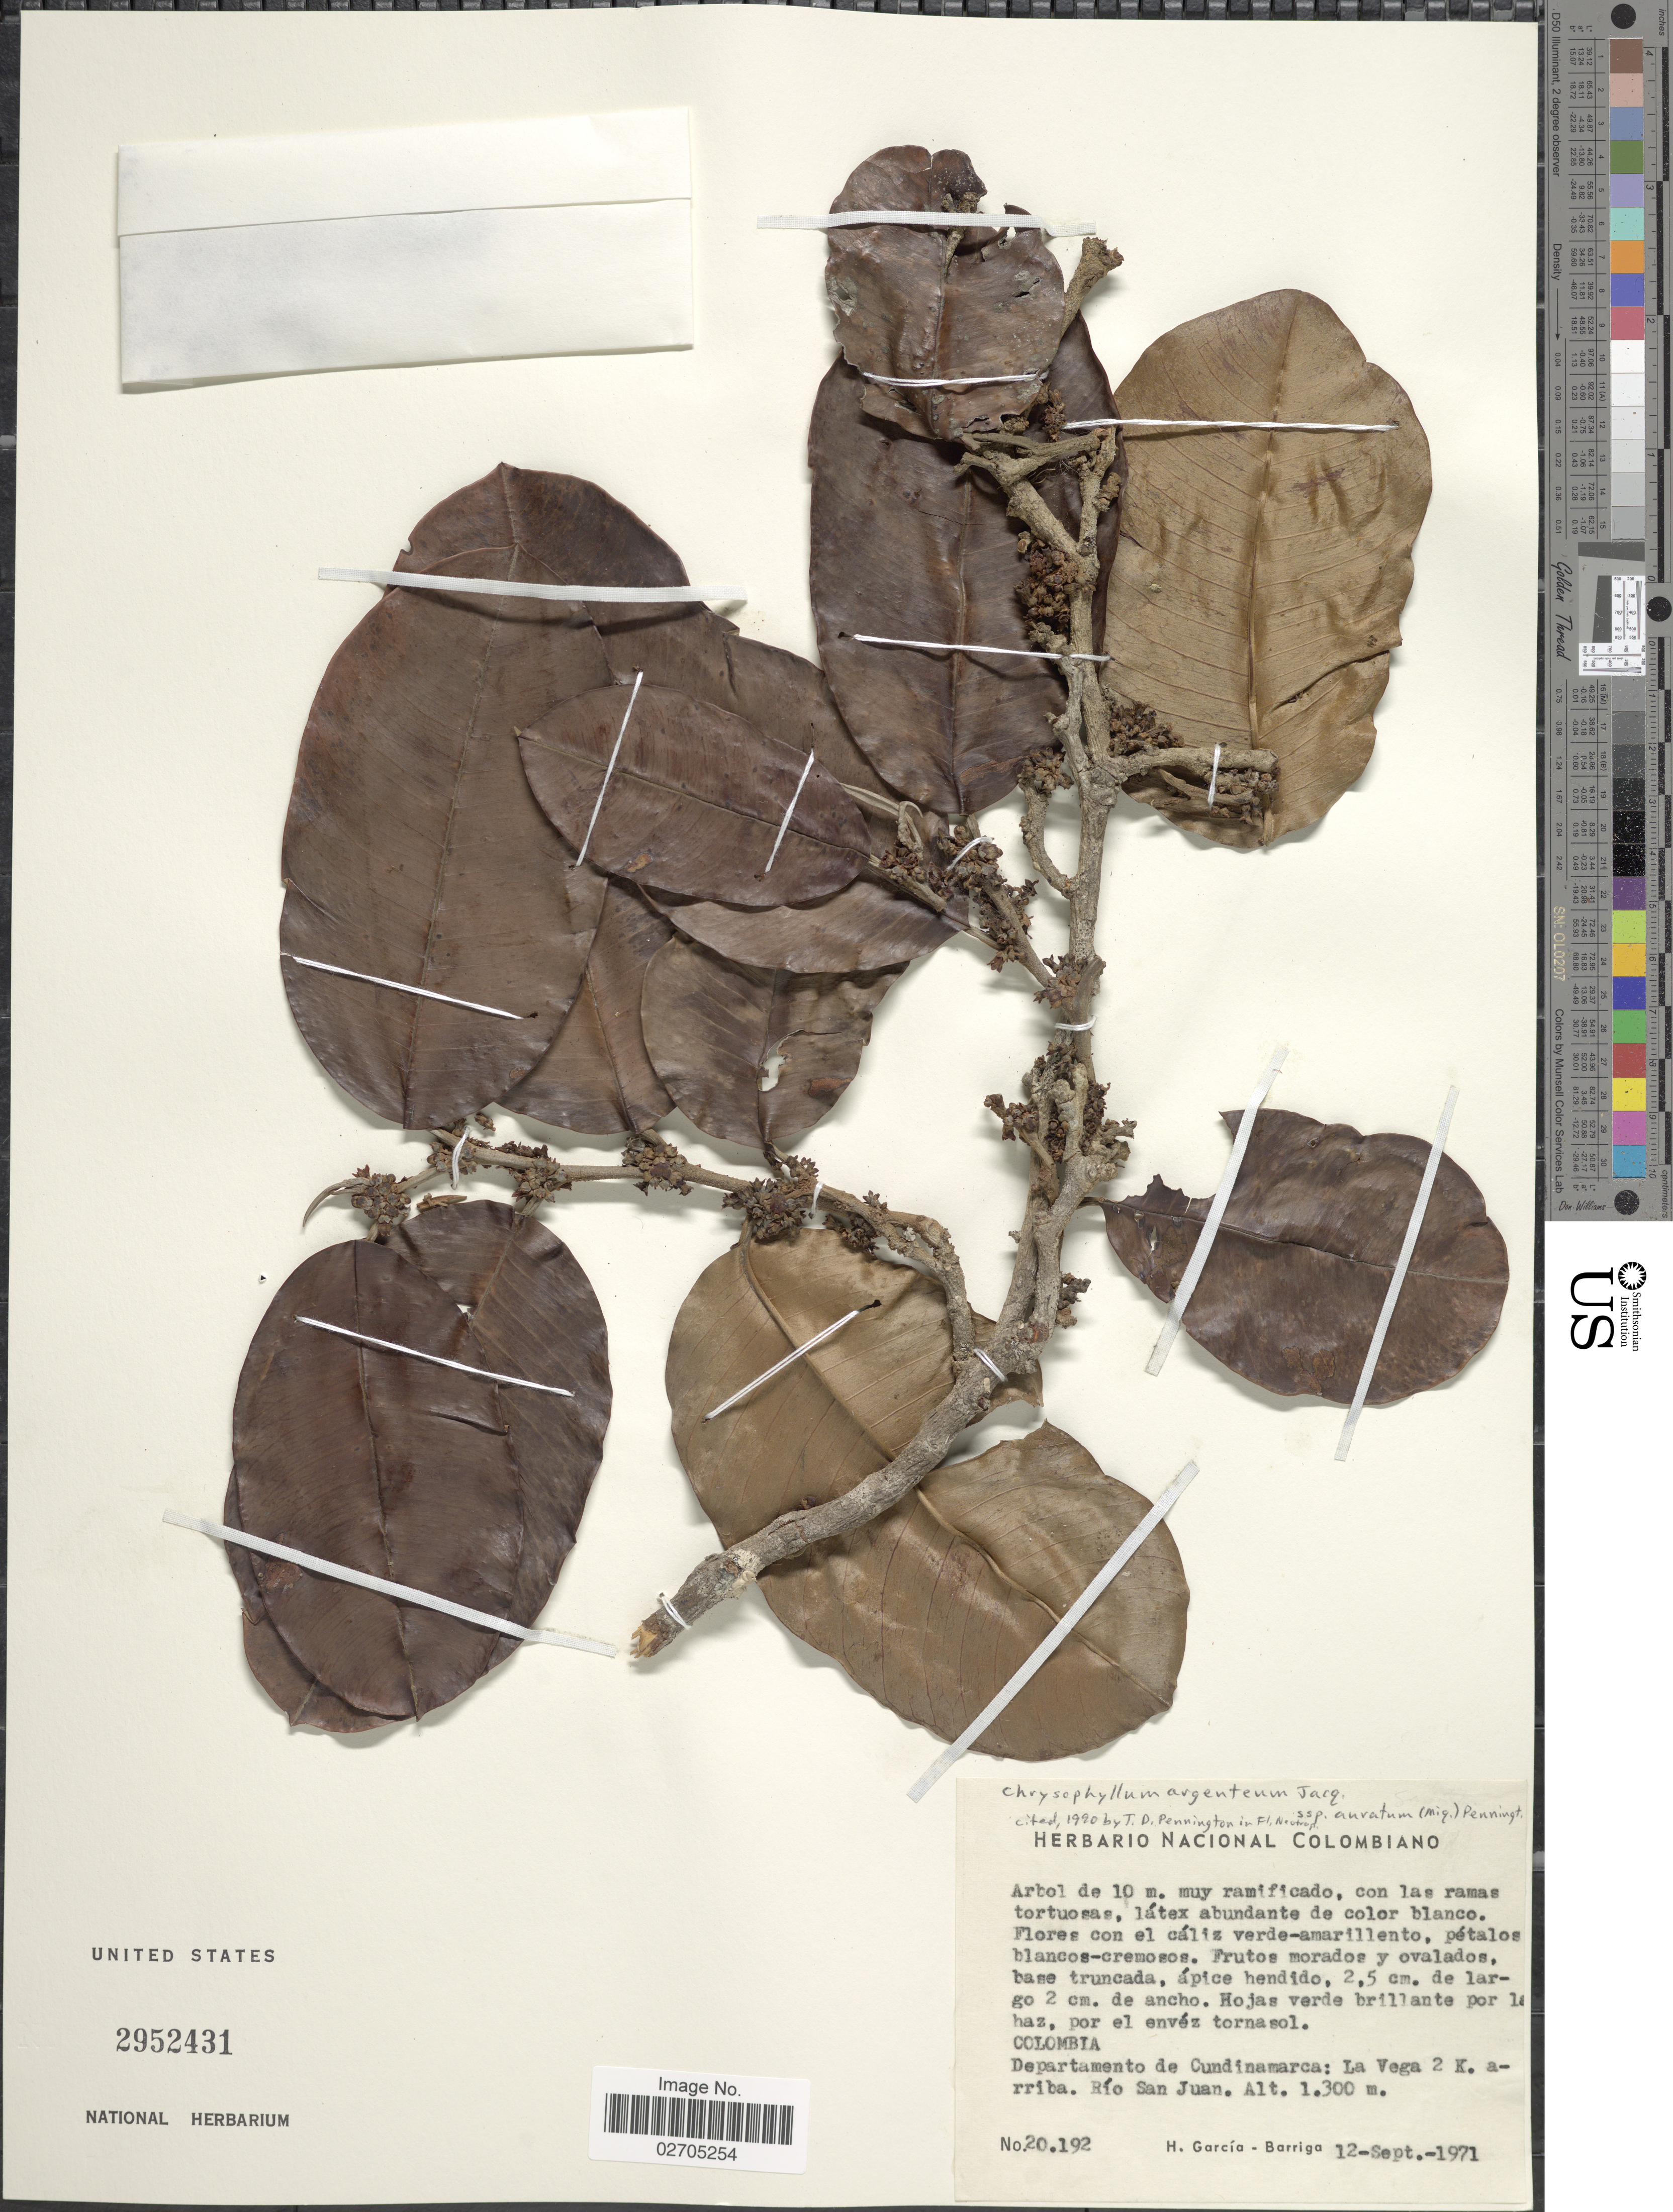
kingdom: Plantae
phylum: Tracheophyta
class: Magnoliopsida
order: Ericales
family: Sapotaceae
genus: Chrysophyllum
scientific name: Chrysophyllum argenteum subsp. auratum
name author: (Miq.) T.D. Penn.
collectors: H. García Barriga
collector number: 20192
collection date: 1971-09-12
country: Colombia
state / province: Cundinamarca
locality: La Vega 2 K. arriba, Rio San Juan.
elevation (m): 1300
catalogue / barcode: US 2952431